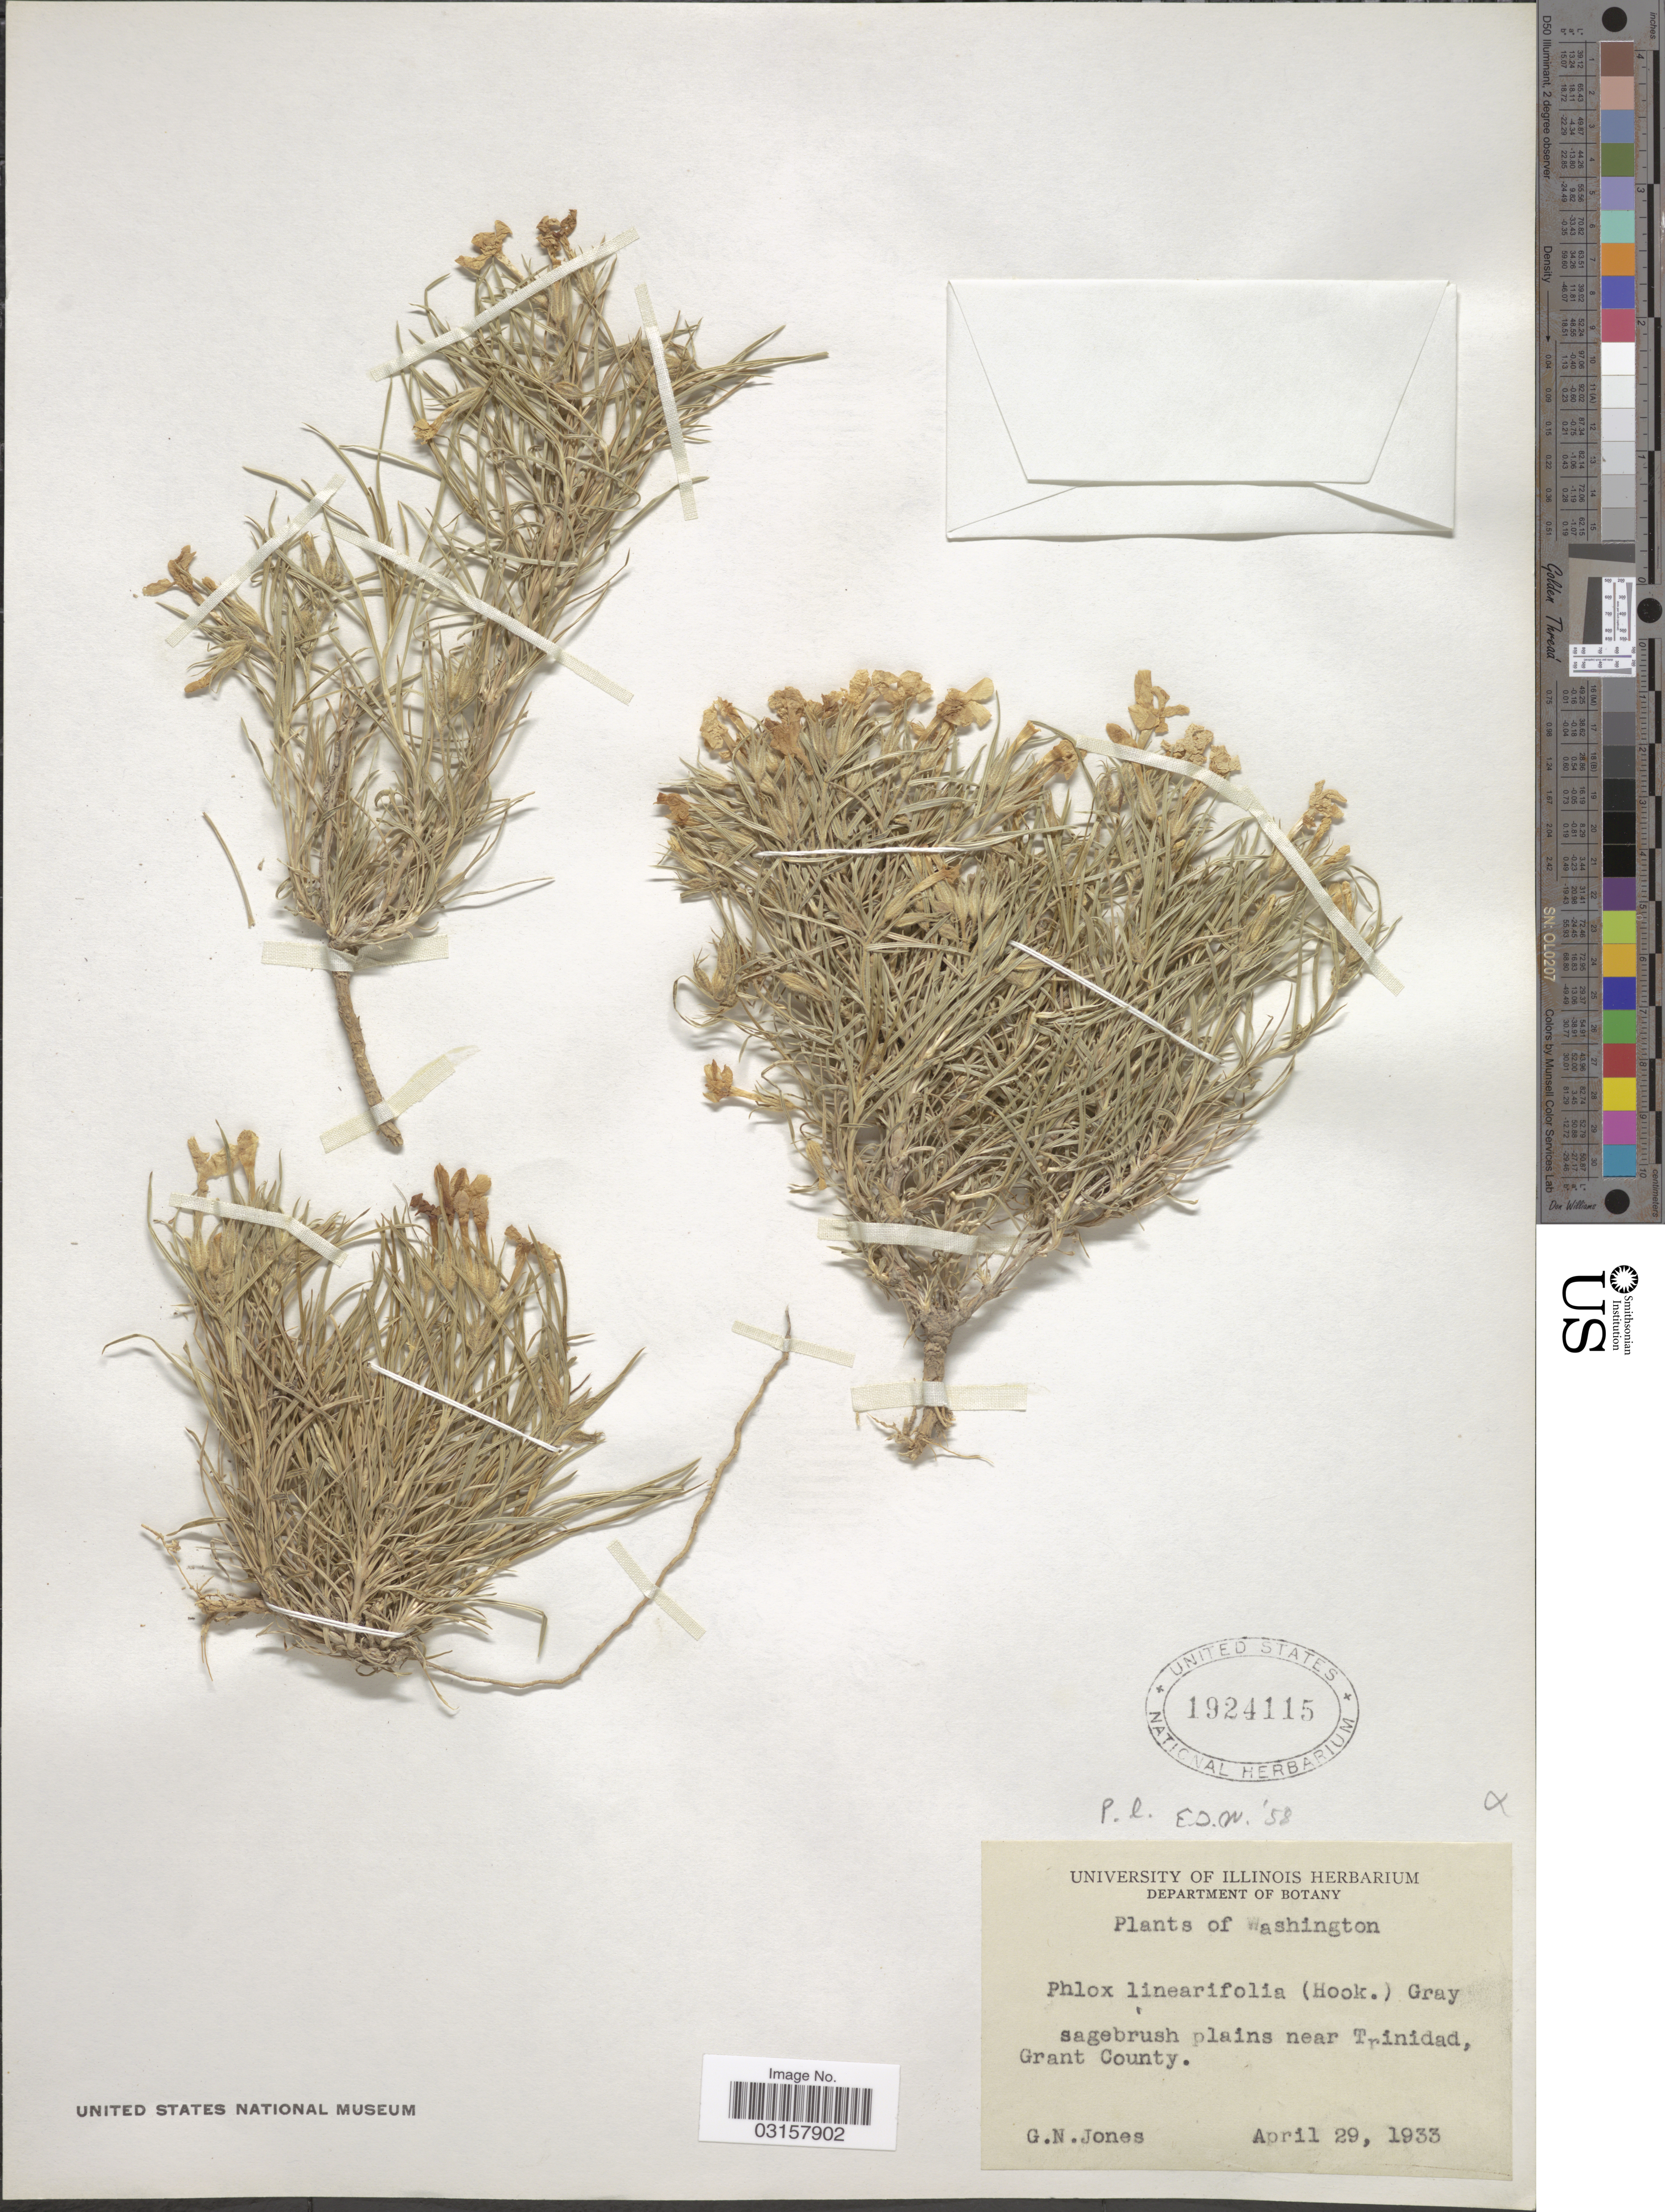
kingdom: Plantae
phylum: Tracheophyta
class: Magnoliopsida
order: Ericales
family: Polemoniaceae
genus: Phlox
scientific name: Phlox longifolia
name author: Nutt.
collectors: G. N. Jones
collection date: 1933-04-29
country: United States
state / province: Washington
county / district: Grant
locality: Sagebrush plains near Trinidad, Grant County.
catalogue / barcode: US 1924115